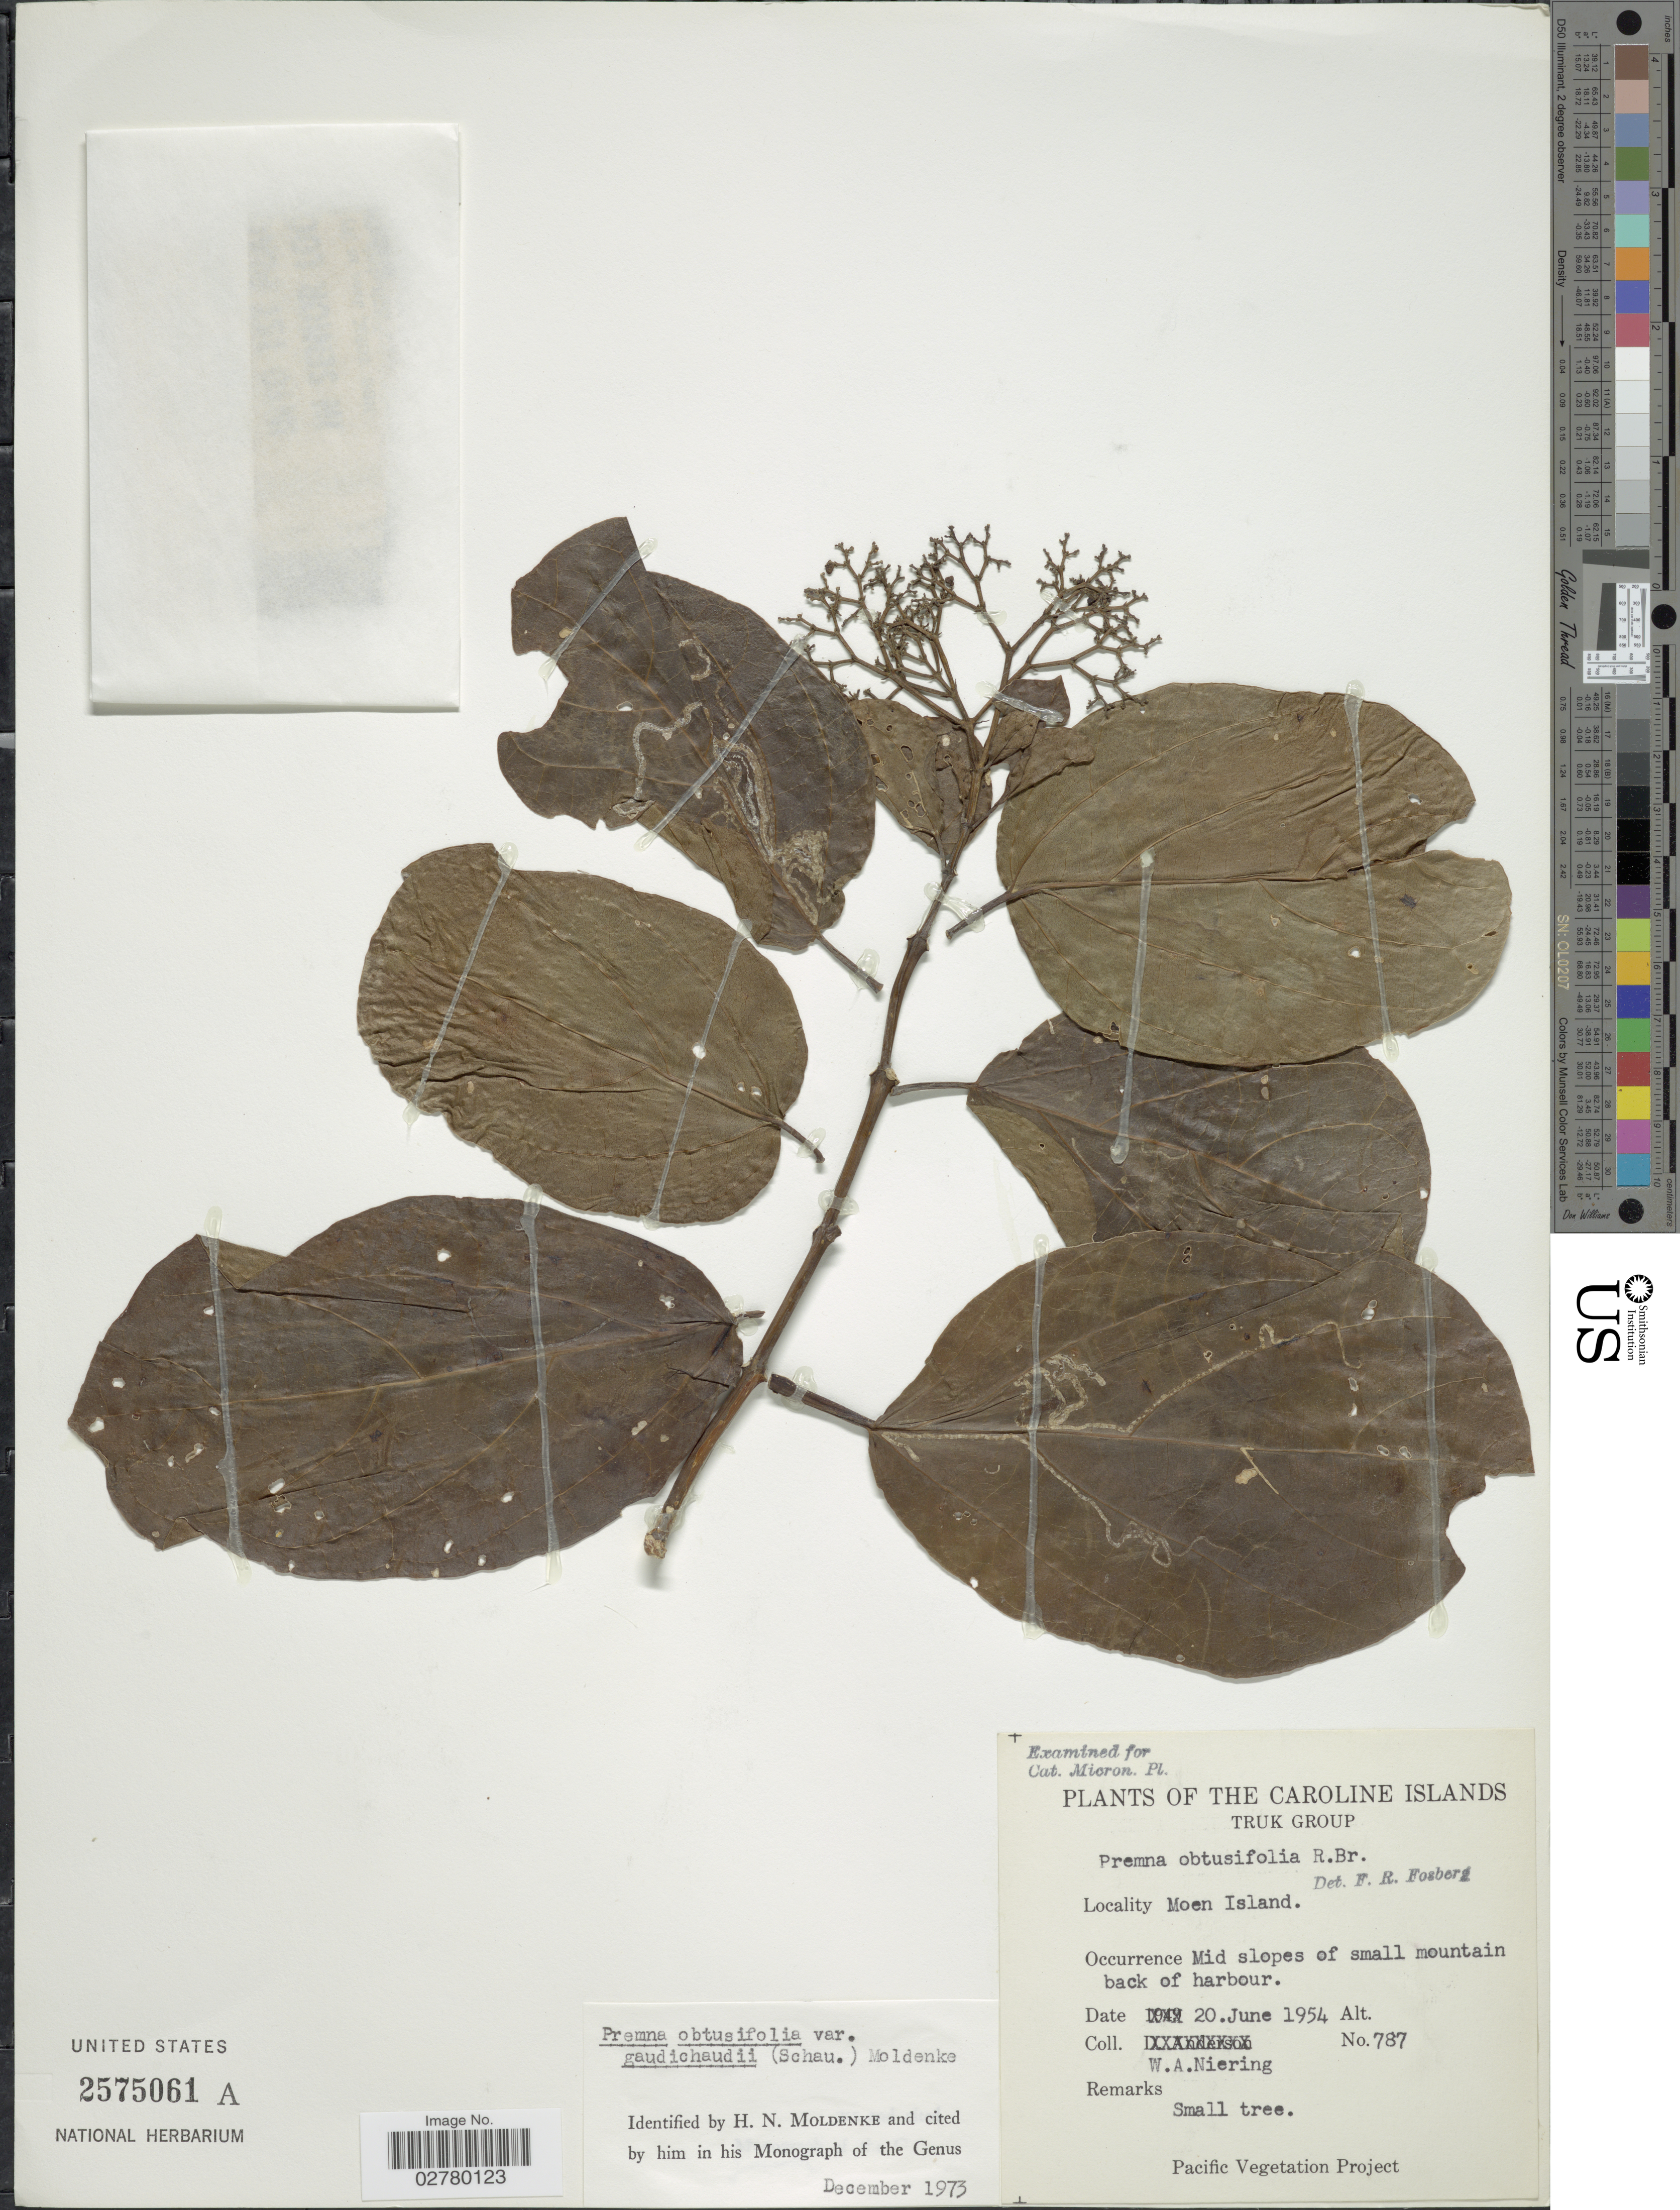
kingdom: Plantae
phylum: Tracheophyta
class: Magnoliopsida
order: Lamiales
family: Lamiaceae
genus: Premna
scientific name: Premna obtusifolia var. gaudichaudii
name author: (Schauer) Moldenke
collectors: W. Niering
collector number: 787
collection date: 1954-06-20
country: Micronesia, Federated States of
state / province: Truk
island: Moen [Wono]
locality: Caroline Islands. Truk Group. Moen Island.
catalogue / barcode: US 2575061A